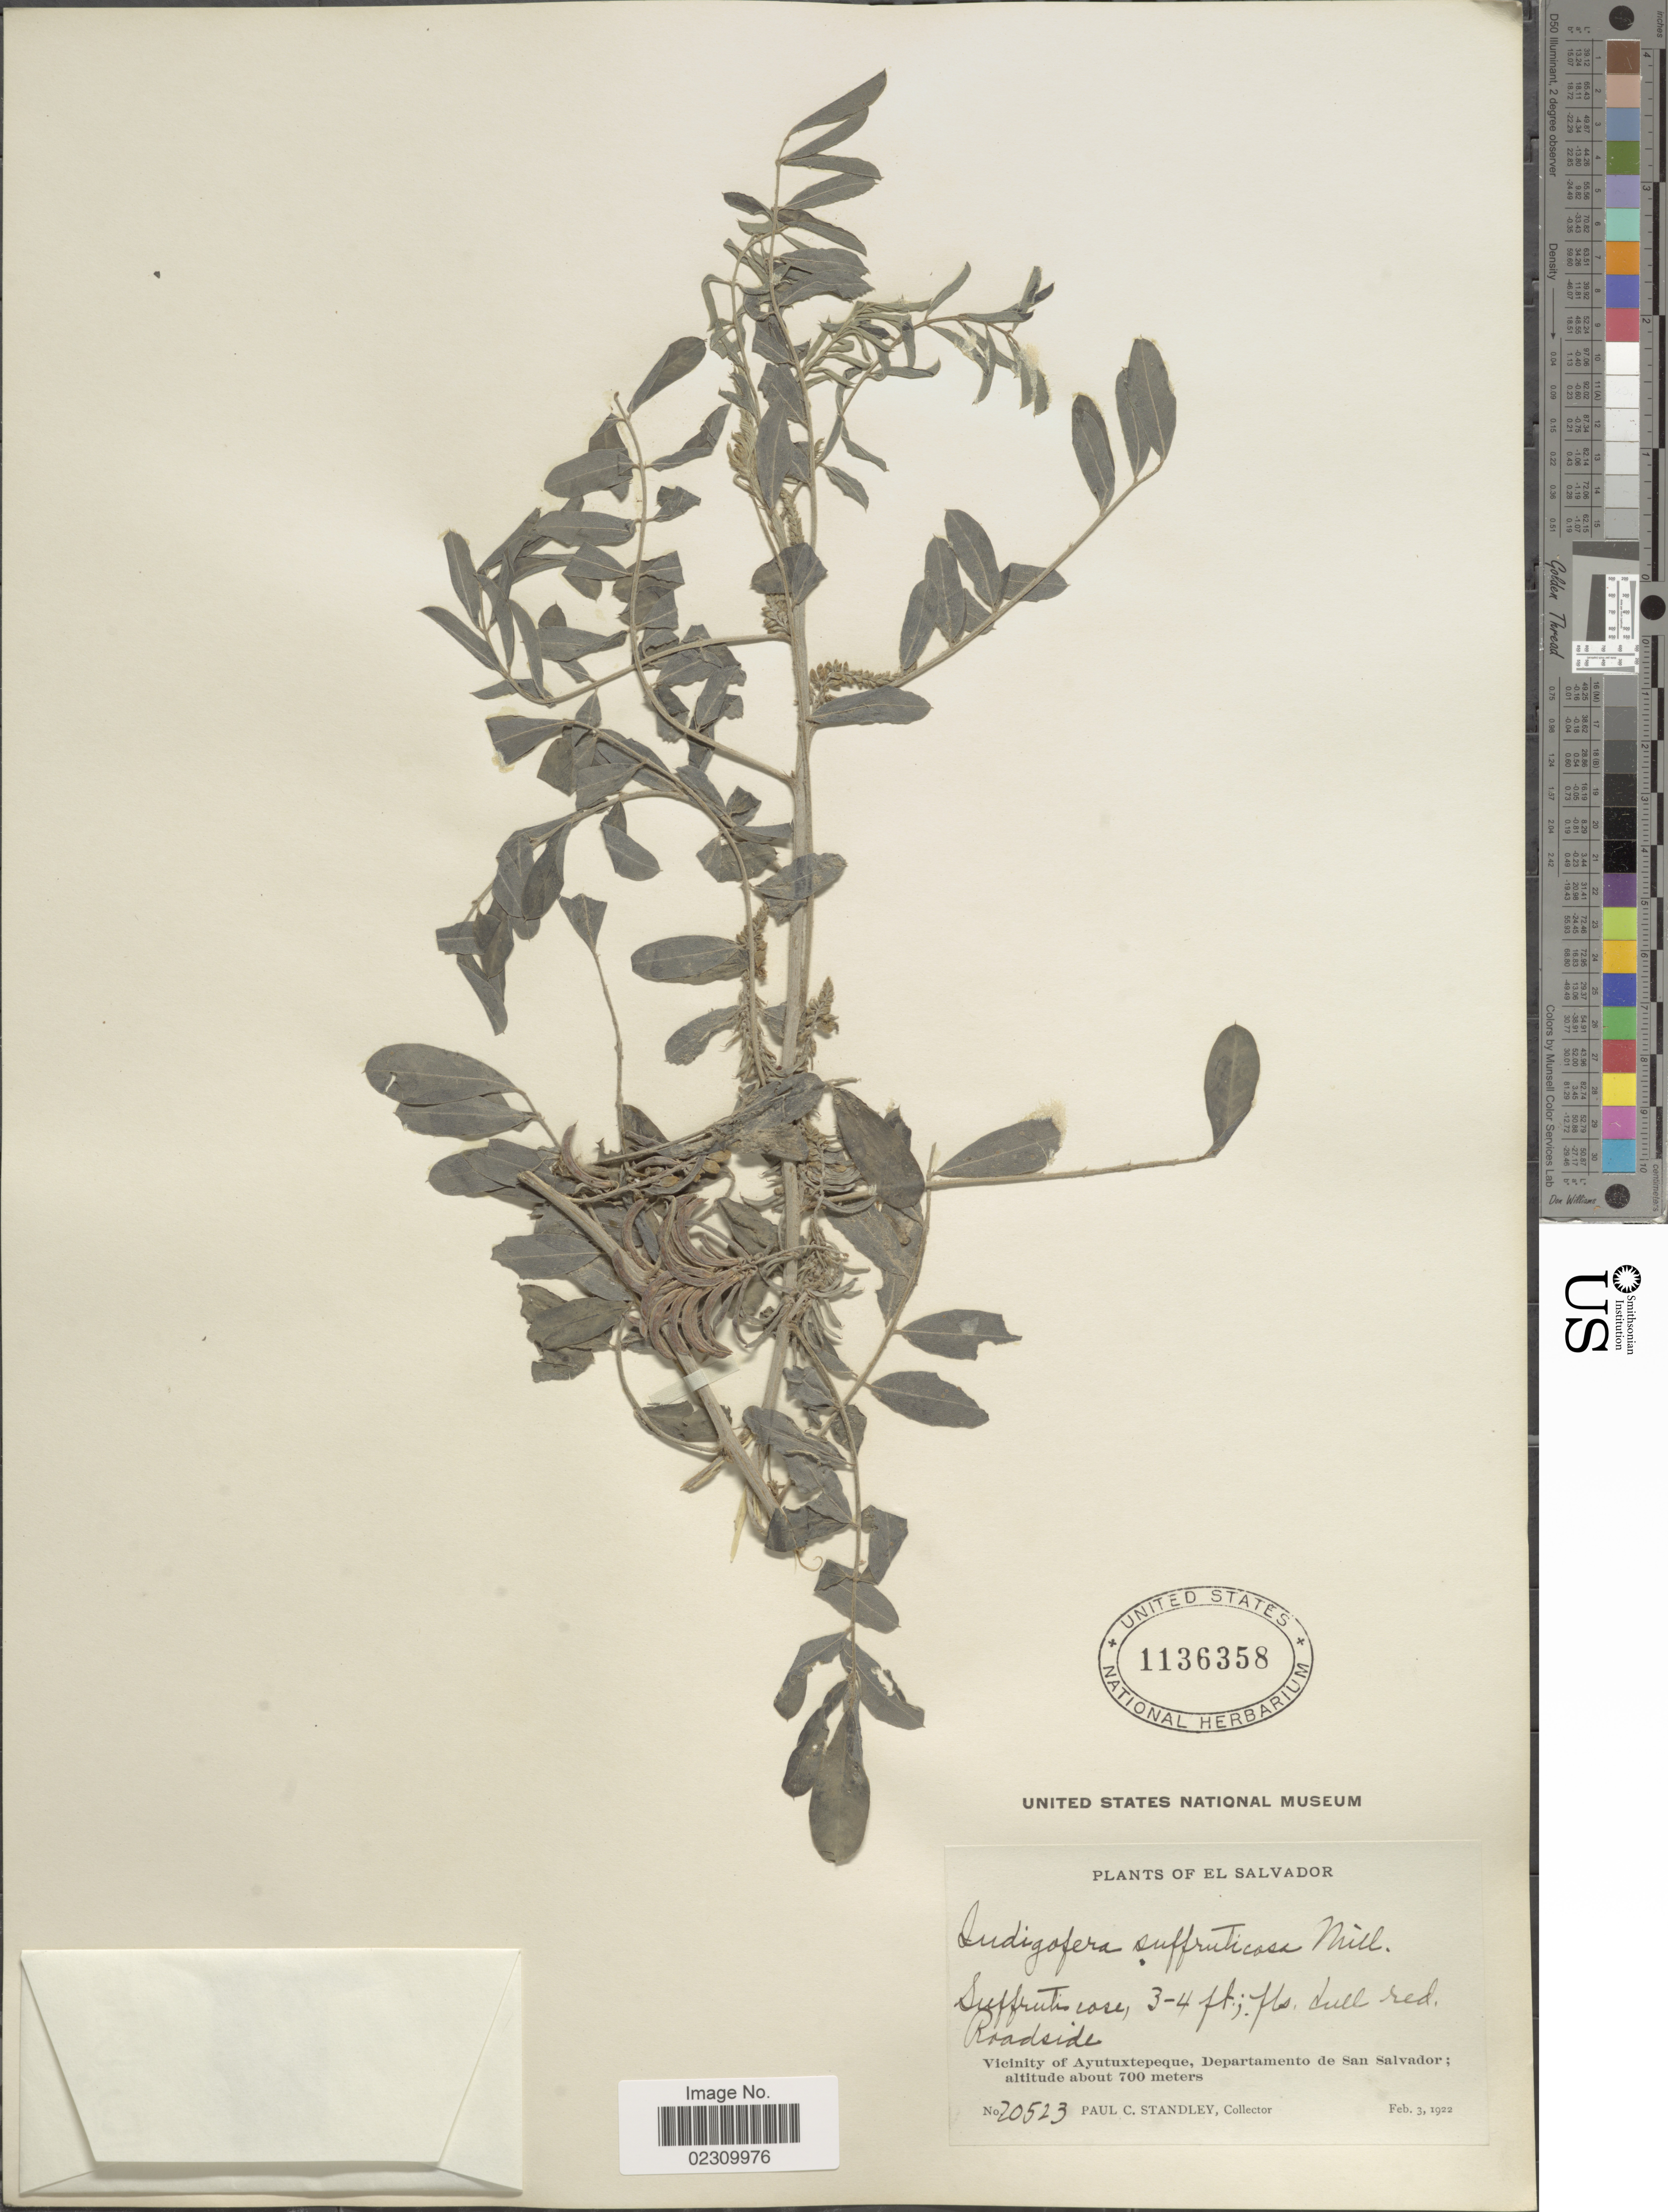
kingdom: Plantae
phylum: Tracheophyta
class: Magnoliopsida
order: Fabales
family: Fabaceae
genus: Indigofera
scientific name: Indigofera suffruticosa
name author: Mill.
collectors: P. C. Standley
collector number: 20523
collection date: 1922-02-03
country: El Salvador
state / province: San Salvador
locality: Vicinity of Ayutuxtepeque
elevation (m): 700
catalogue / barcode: US 1136358